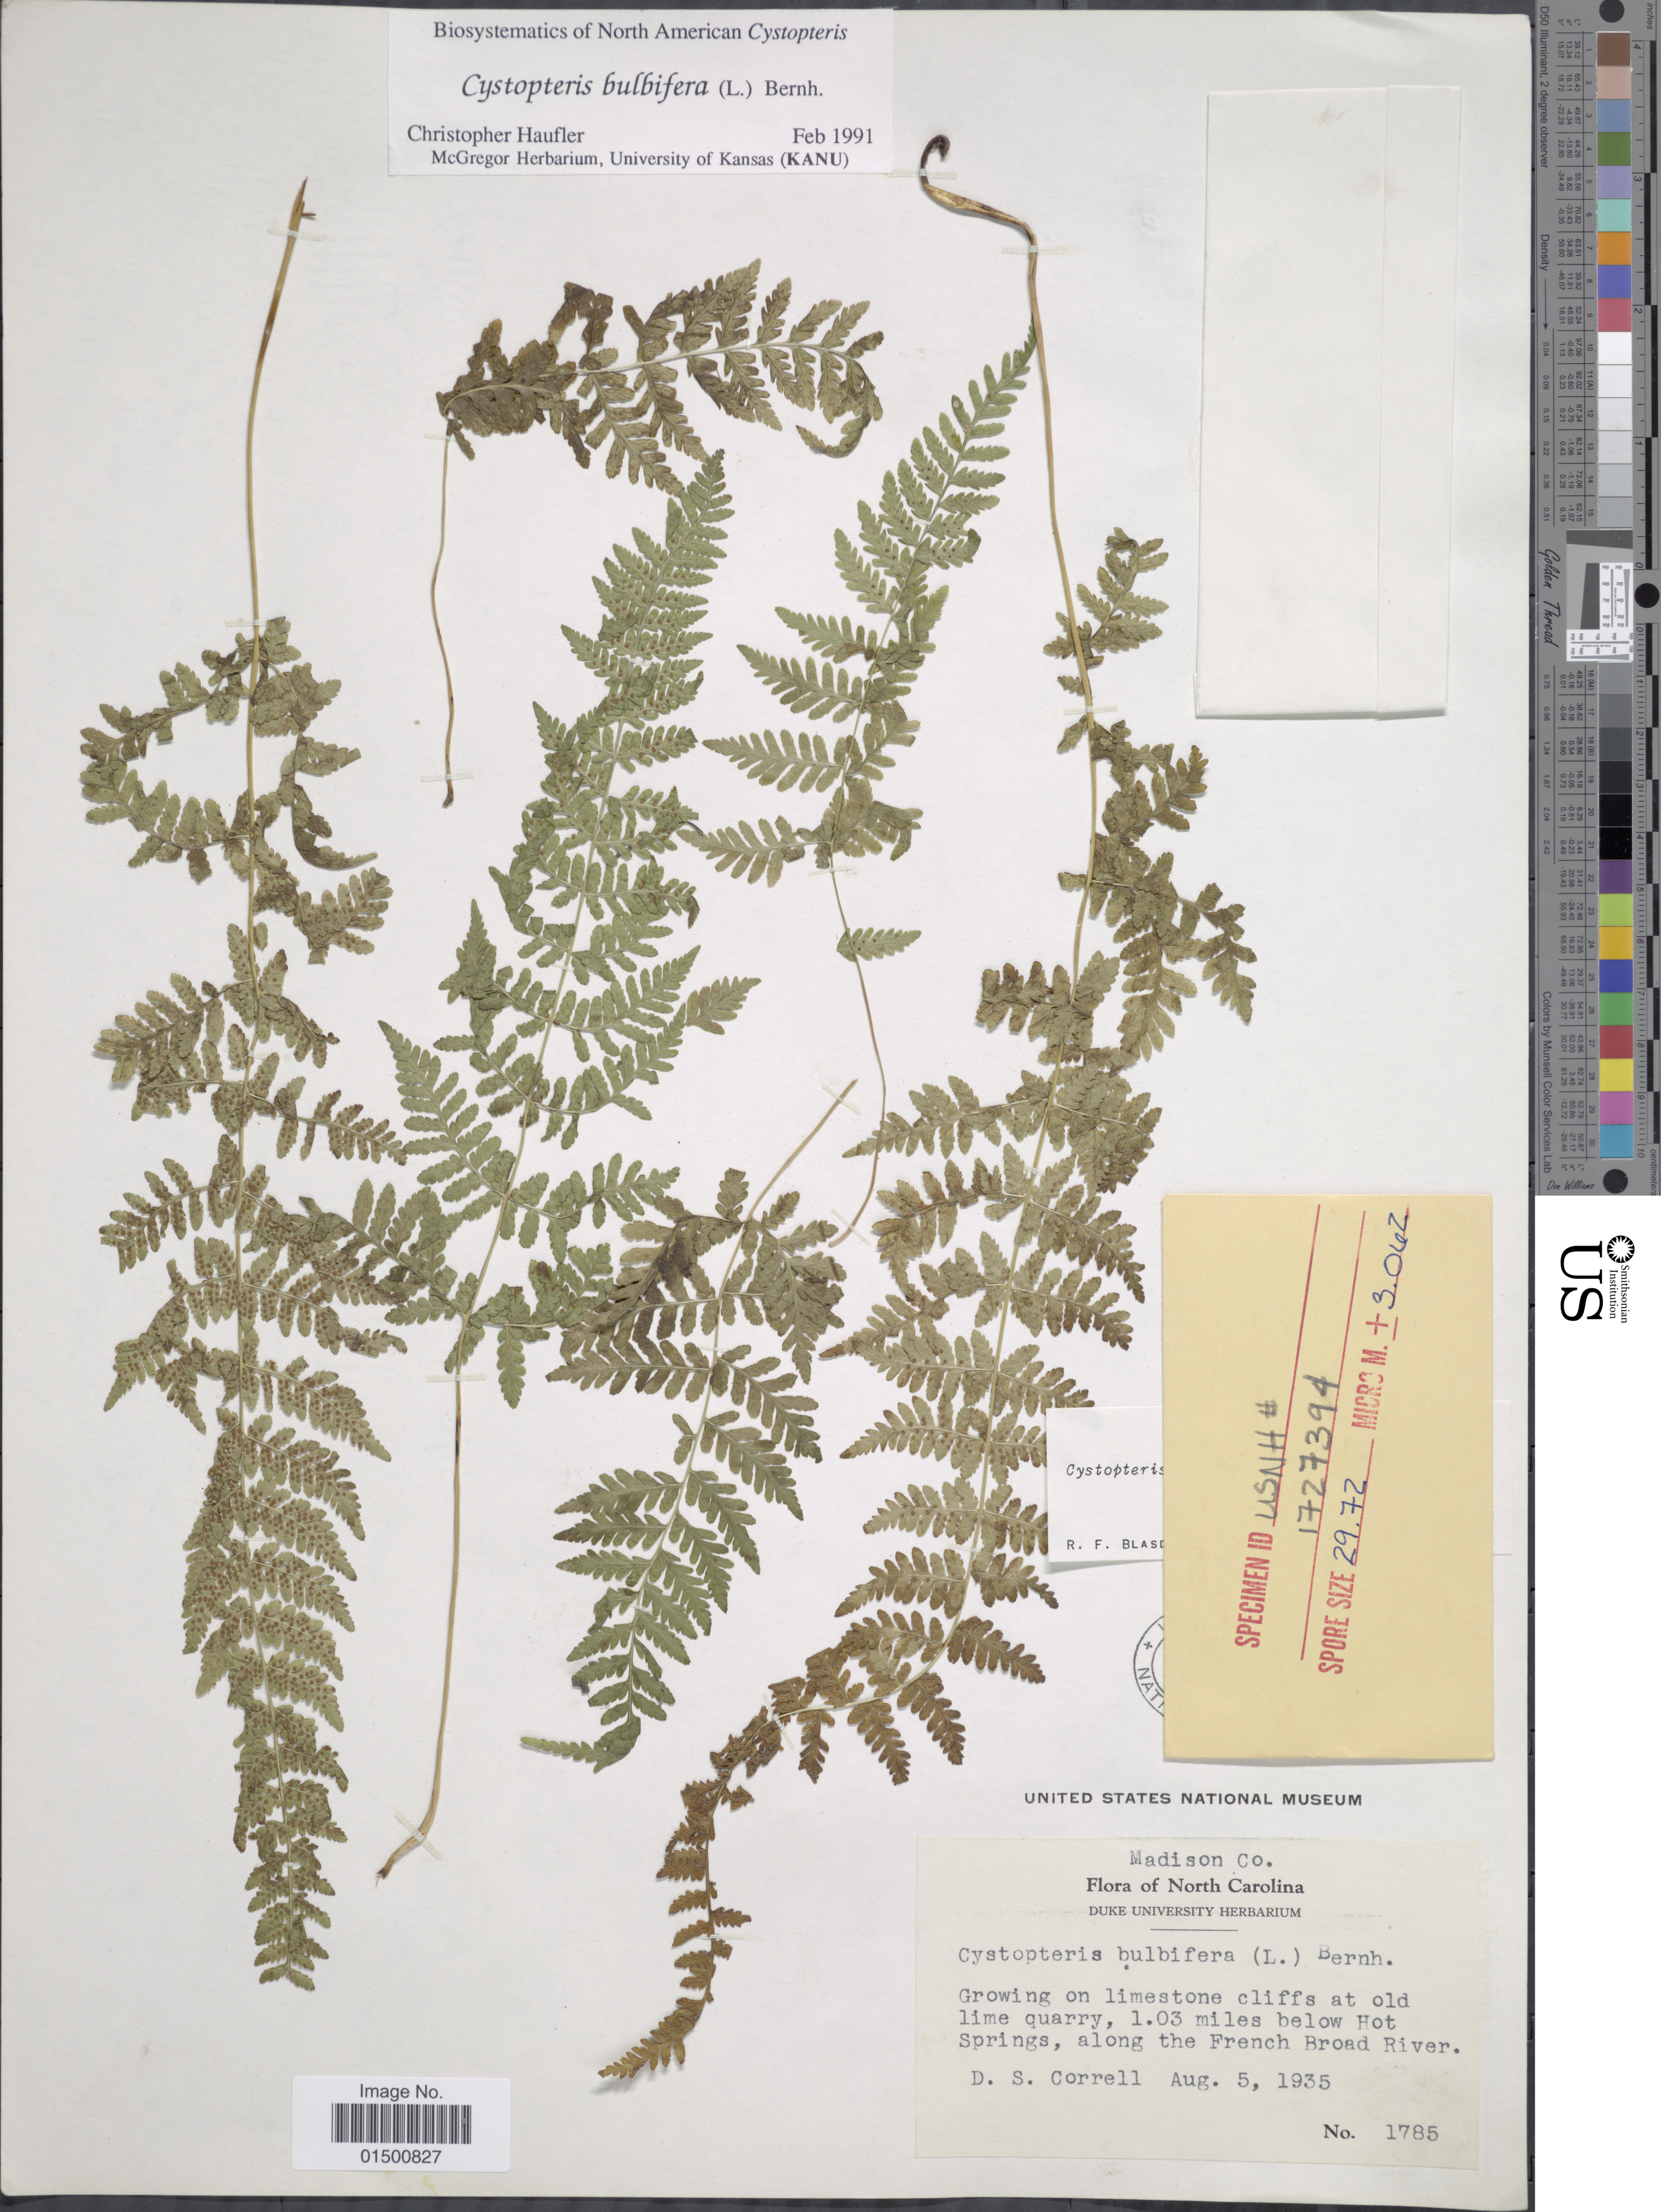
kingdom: Plantae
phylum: Tracheophyta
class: Polypodiopsida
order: Polypodiales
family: Cystopteridaceae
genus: Cystopteris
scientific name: Cystopteris bulbifera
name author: (L.) Bernh.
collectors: D. S. Correll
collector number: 1785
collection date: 1935-08-05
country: United States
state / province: North Carolina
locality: Midison Co. Growing on limestone cliffs at old lime quarry, 1.03 miles below Hot Springs, along the French Broad River